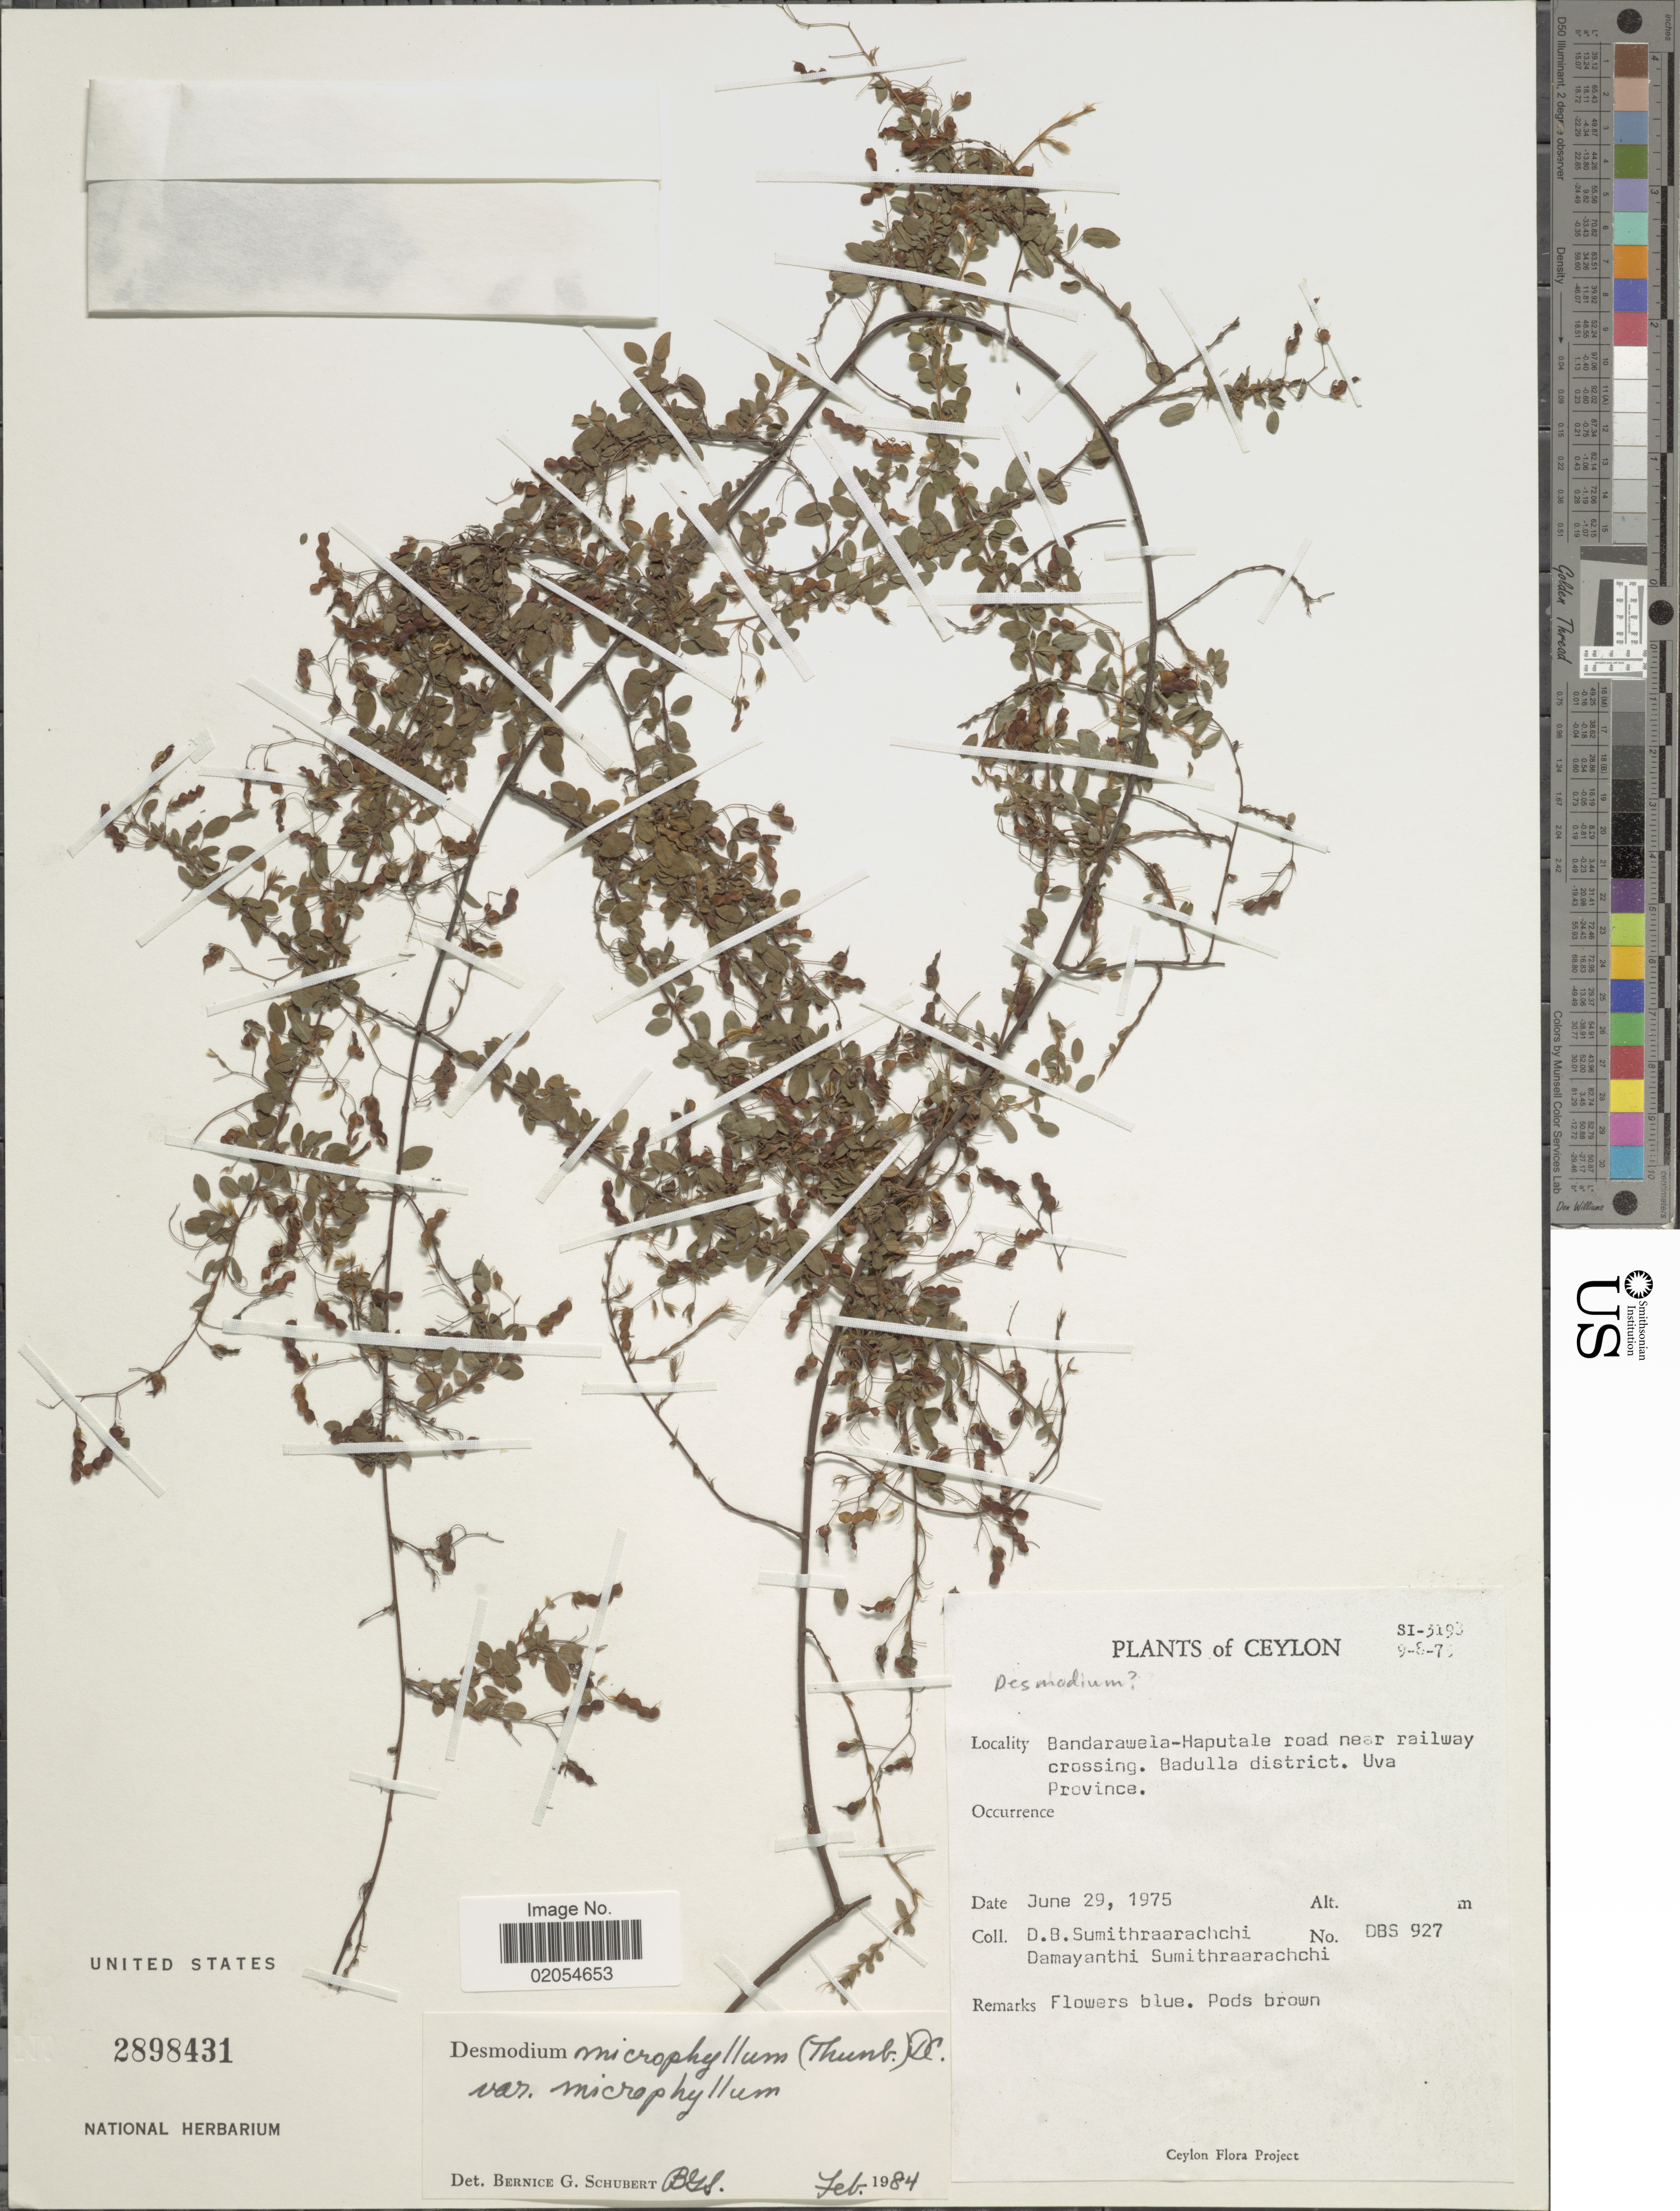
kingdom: Plantae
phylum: Tracheophyta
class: Magnoliopsida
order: Fabales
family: Fabaceae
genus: Leptodesmia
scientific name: Leptodesmia microphylla var. microphylla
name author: (Thunb.) H. Ohashi & K. Ohashi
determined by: Strong, Mark T., (BOT), Smithsonian Institution - National Museum of Natural History (UNITED STATES)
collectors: D. B. Sumithraarachchi & D. Sumithraarachchi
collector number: DBS 927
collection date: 1975-06-29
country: Sri Lanka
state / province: Uva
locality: Bandarwela-Haputale road near railway crossing. Badulla district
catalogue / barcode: US 2898431